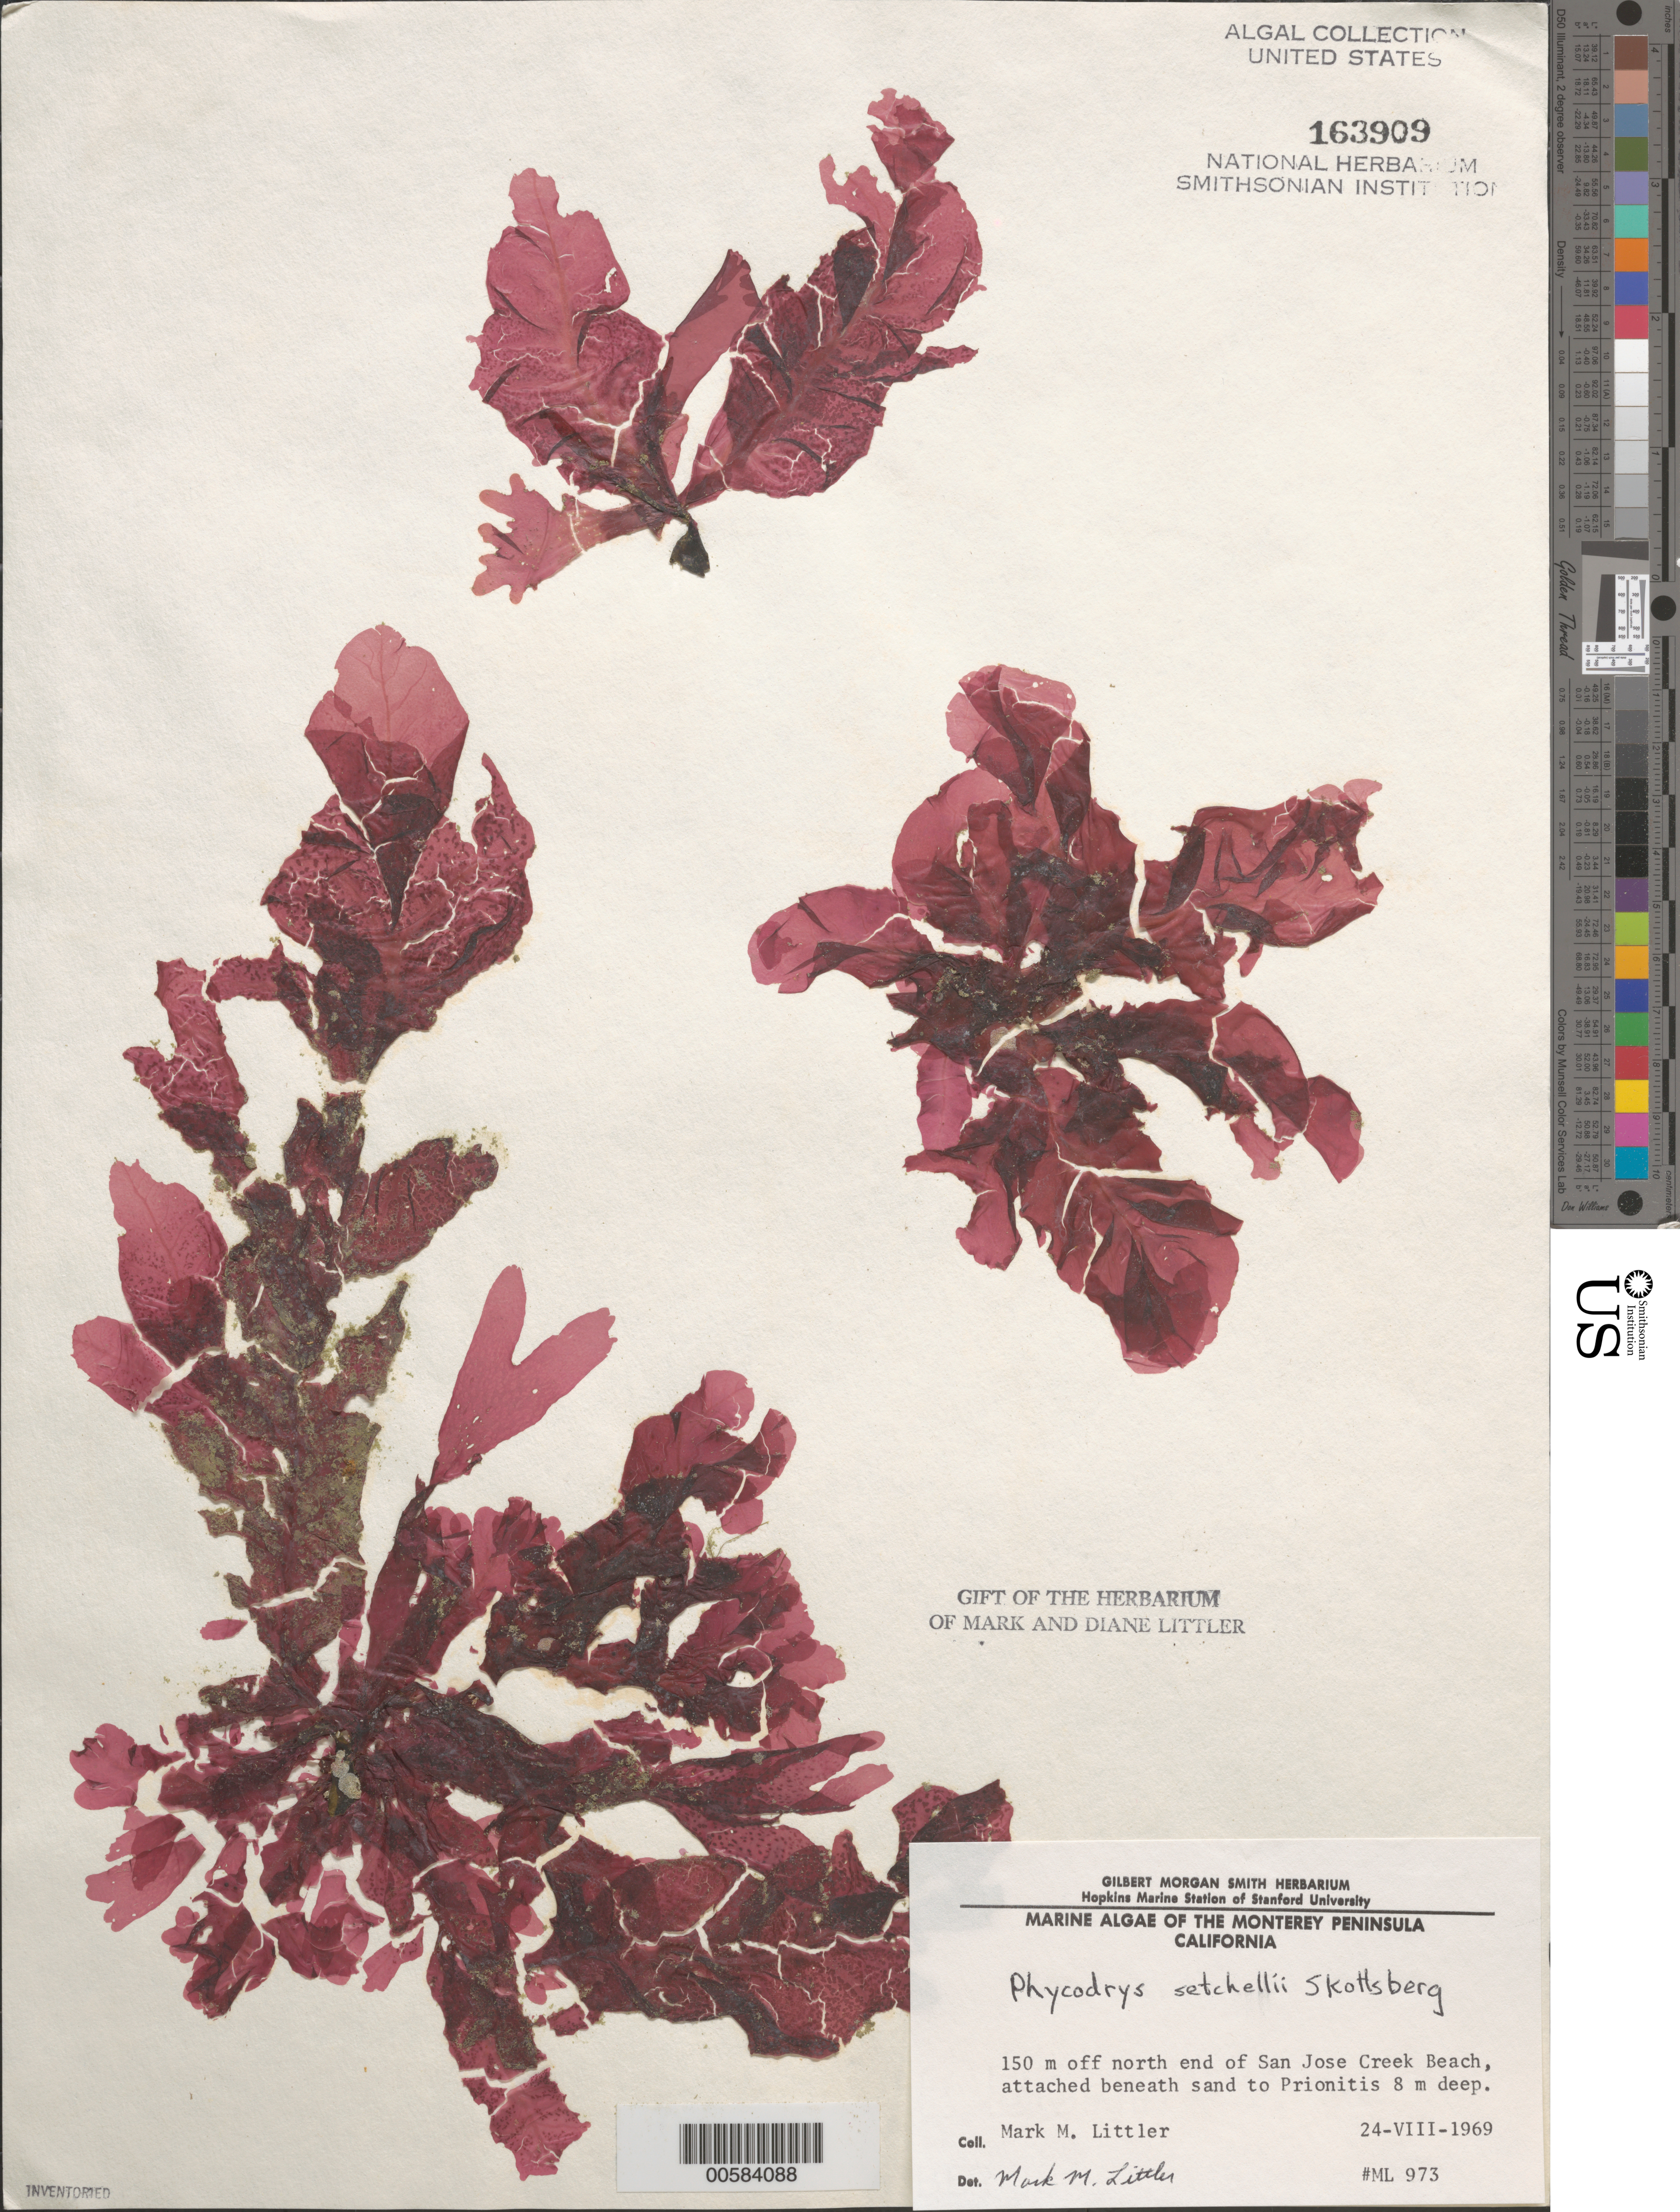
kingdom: Plantae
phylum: Rhodophyta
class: Florideophyceae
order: Ceramiales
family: Delesseriaceae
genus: Phycodrys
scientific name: Phycodrys setchellii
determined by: Littler, M. M.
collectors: M. M. Littler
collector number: ML 973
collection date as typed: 24 Aug 1969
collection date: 1969-08-24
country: United States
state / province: California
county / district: Monterey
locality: San Jose Creek Beach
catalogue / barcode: US 163909